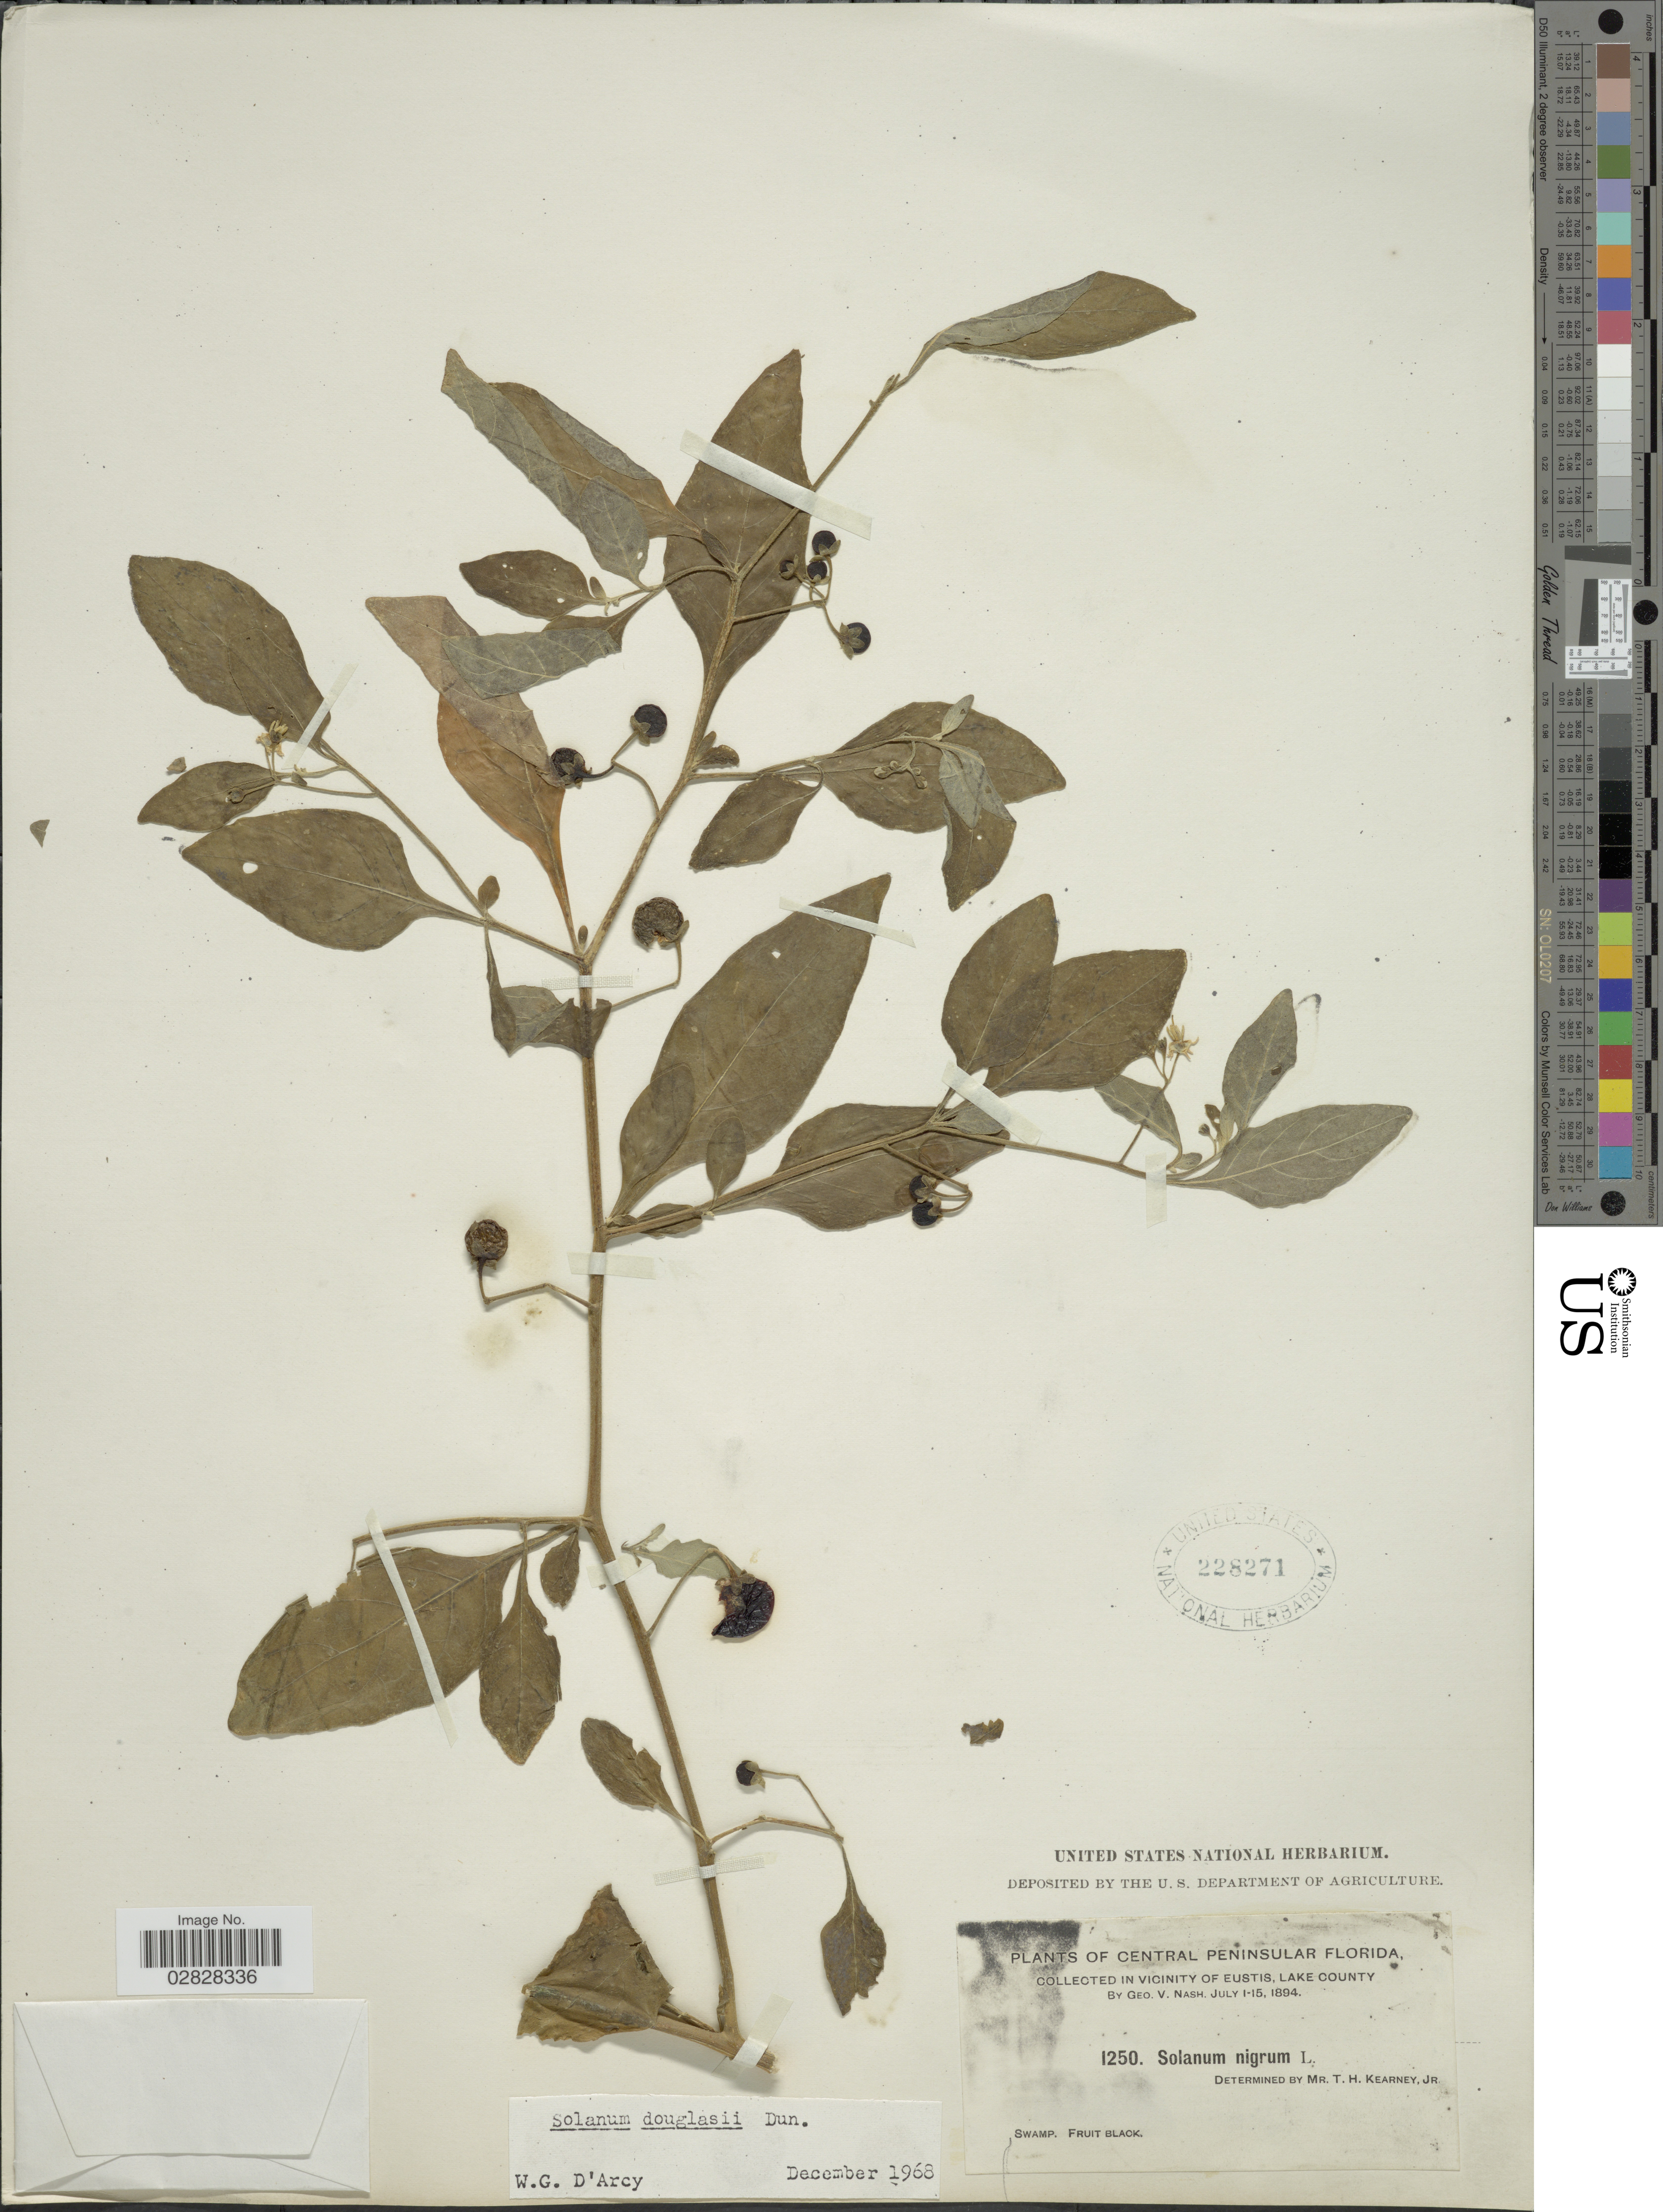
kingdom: Plantae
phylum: Tracheophyta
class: Magnoliopsida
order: Solanales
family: Solanaceae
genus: Solanum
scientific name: Solanum douglasii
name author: Dunal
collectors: G. V. Nash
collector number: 1250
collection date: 1894-07-01/1894-07-15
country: United States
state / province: Florida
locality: Central Peninsular Florida. Vicinity of Eustis, Lake County.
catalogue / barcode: US 228271